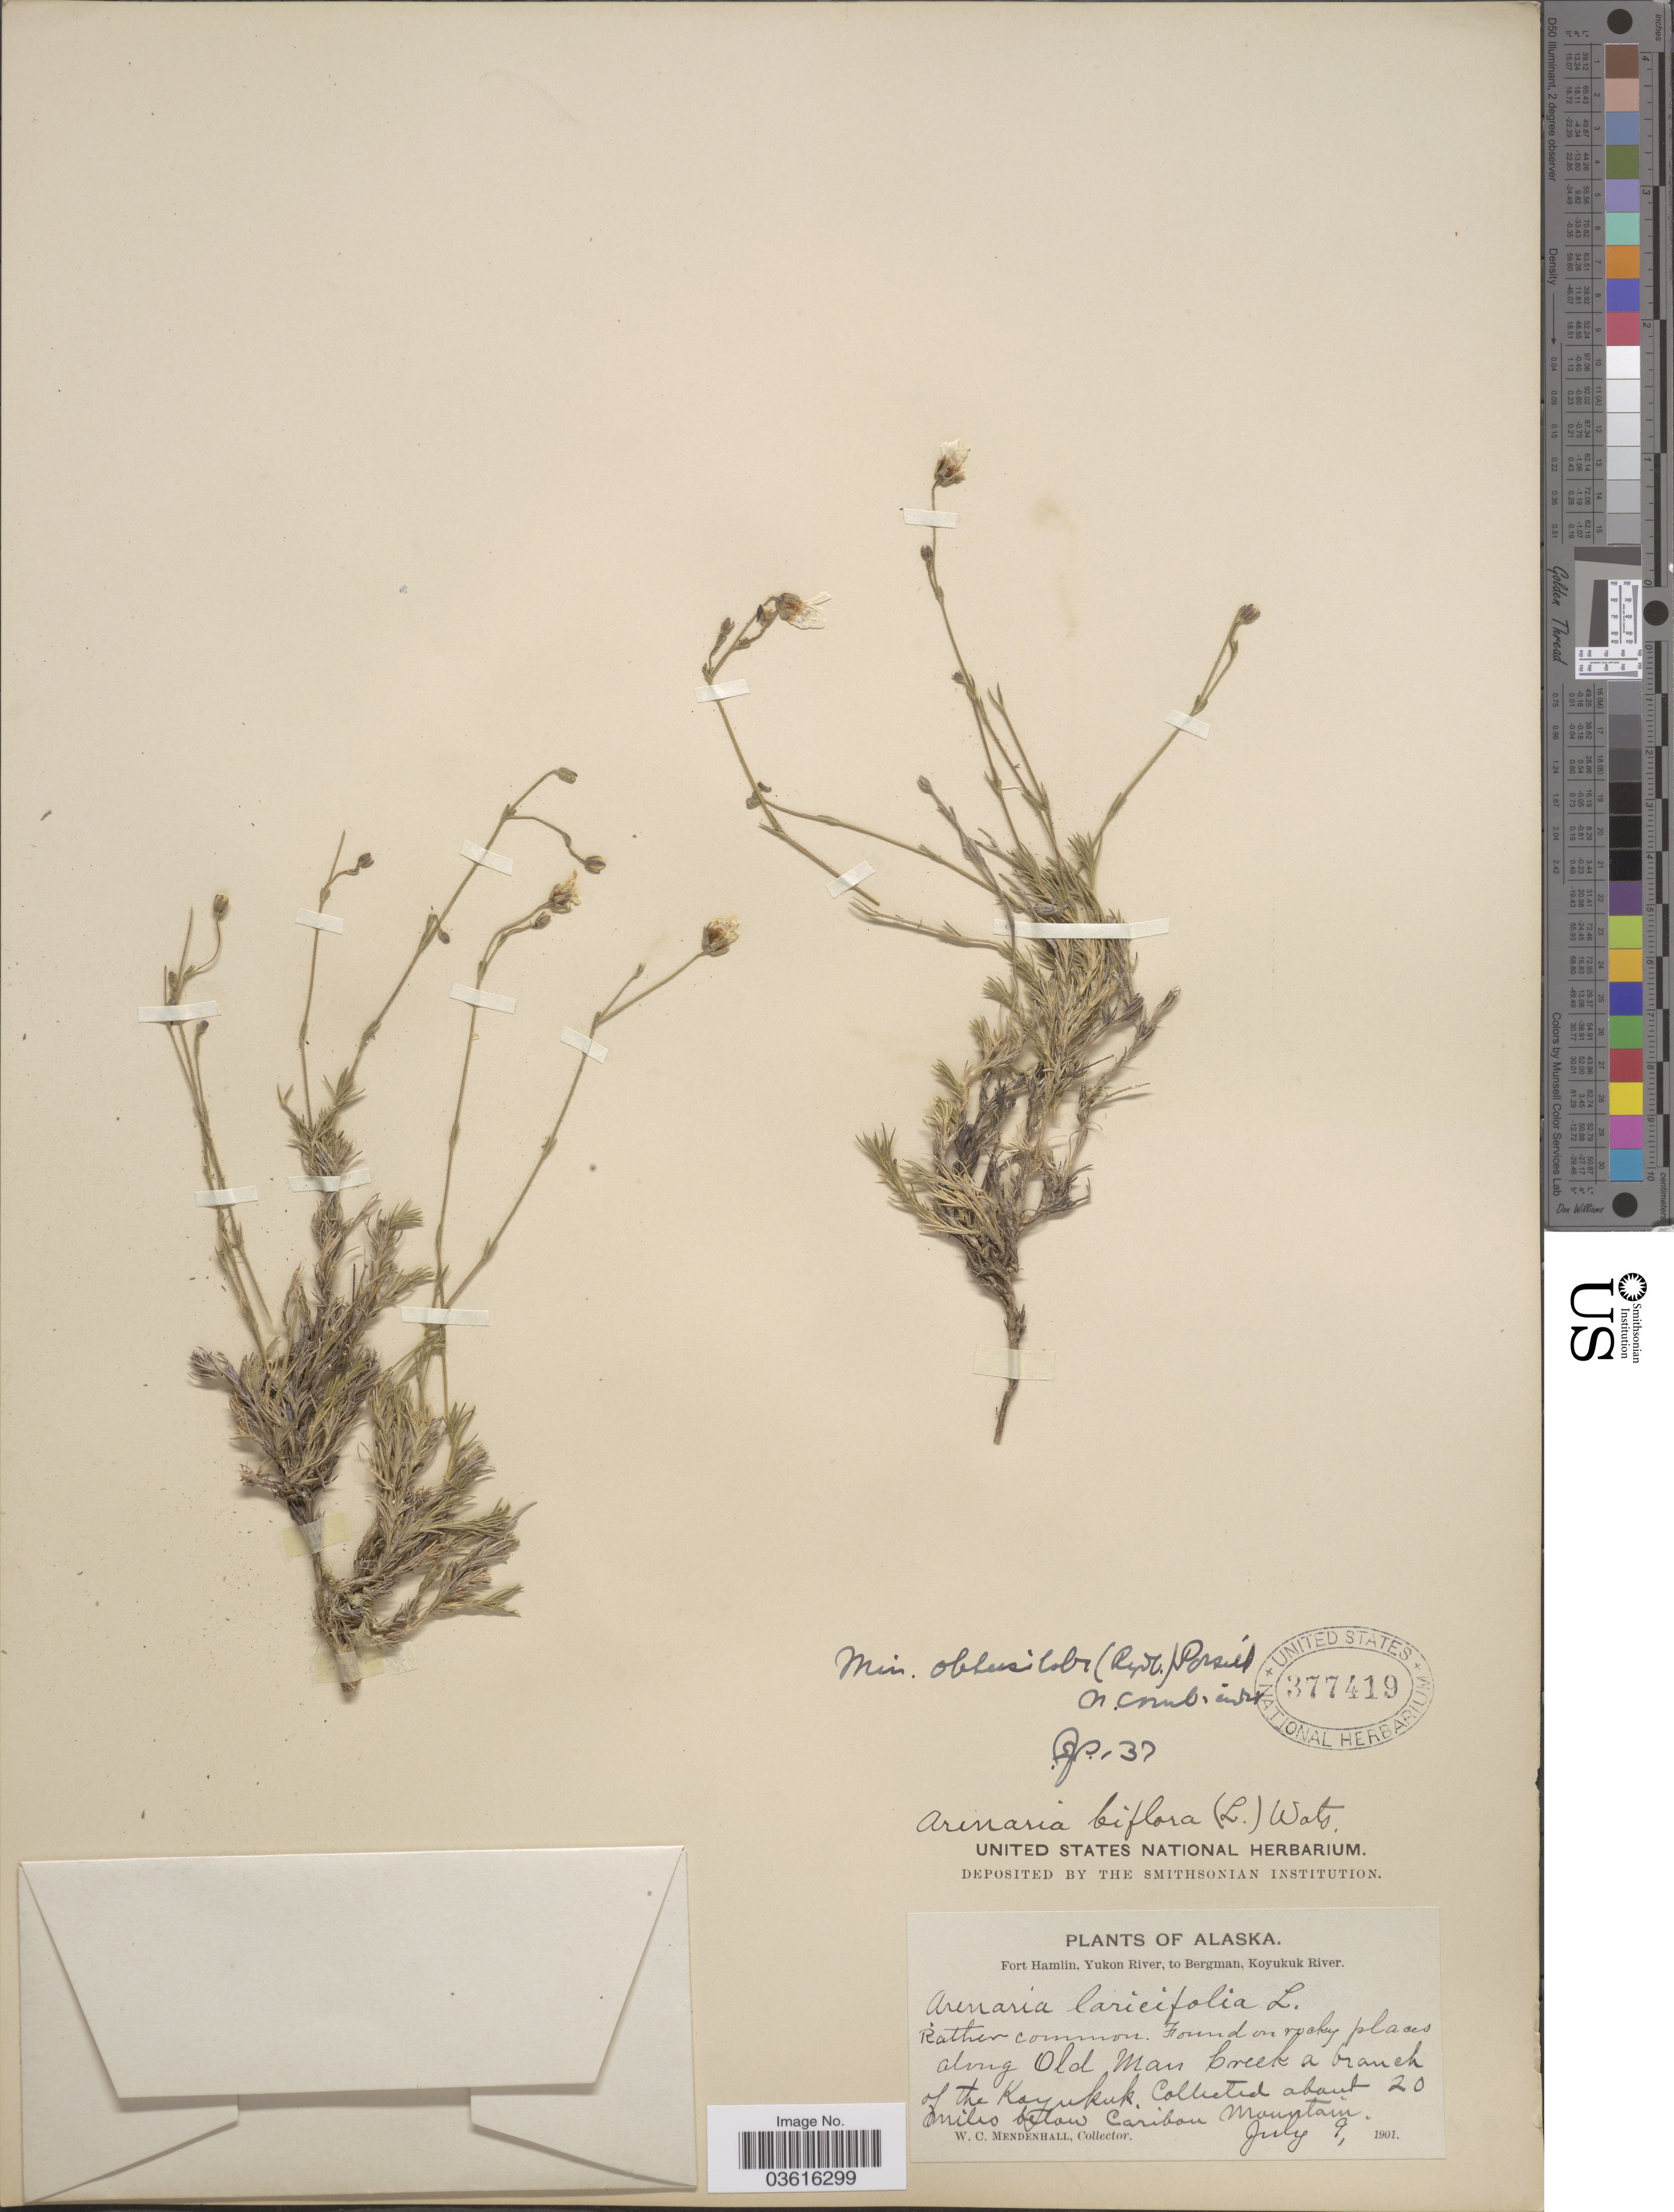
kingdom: Plantae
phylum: Tracheophyta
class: Magnoliopsida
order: Caryophyllales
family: Caryophyllaceae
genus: Cherleria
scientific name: Cherleria obtusiloba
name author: (Rydb.) A.J. Moore & Dillenb.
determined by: Strong, M. T., (US), Smithsonian Institution - National Museum of Natural History (UNITED STATES)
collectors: W. Mendenhall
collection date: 1901-07-09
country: United States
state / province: Alaska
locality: Fort Hamlin, Yukon River, to Bergman, Koyukuk River. Along Old Man Creek a branch of the Koyukuk. Collected about 20 miles below Caribou Mountain.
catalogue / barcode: US 377419